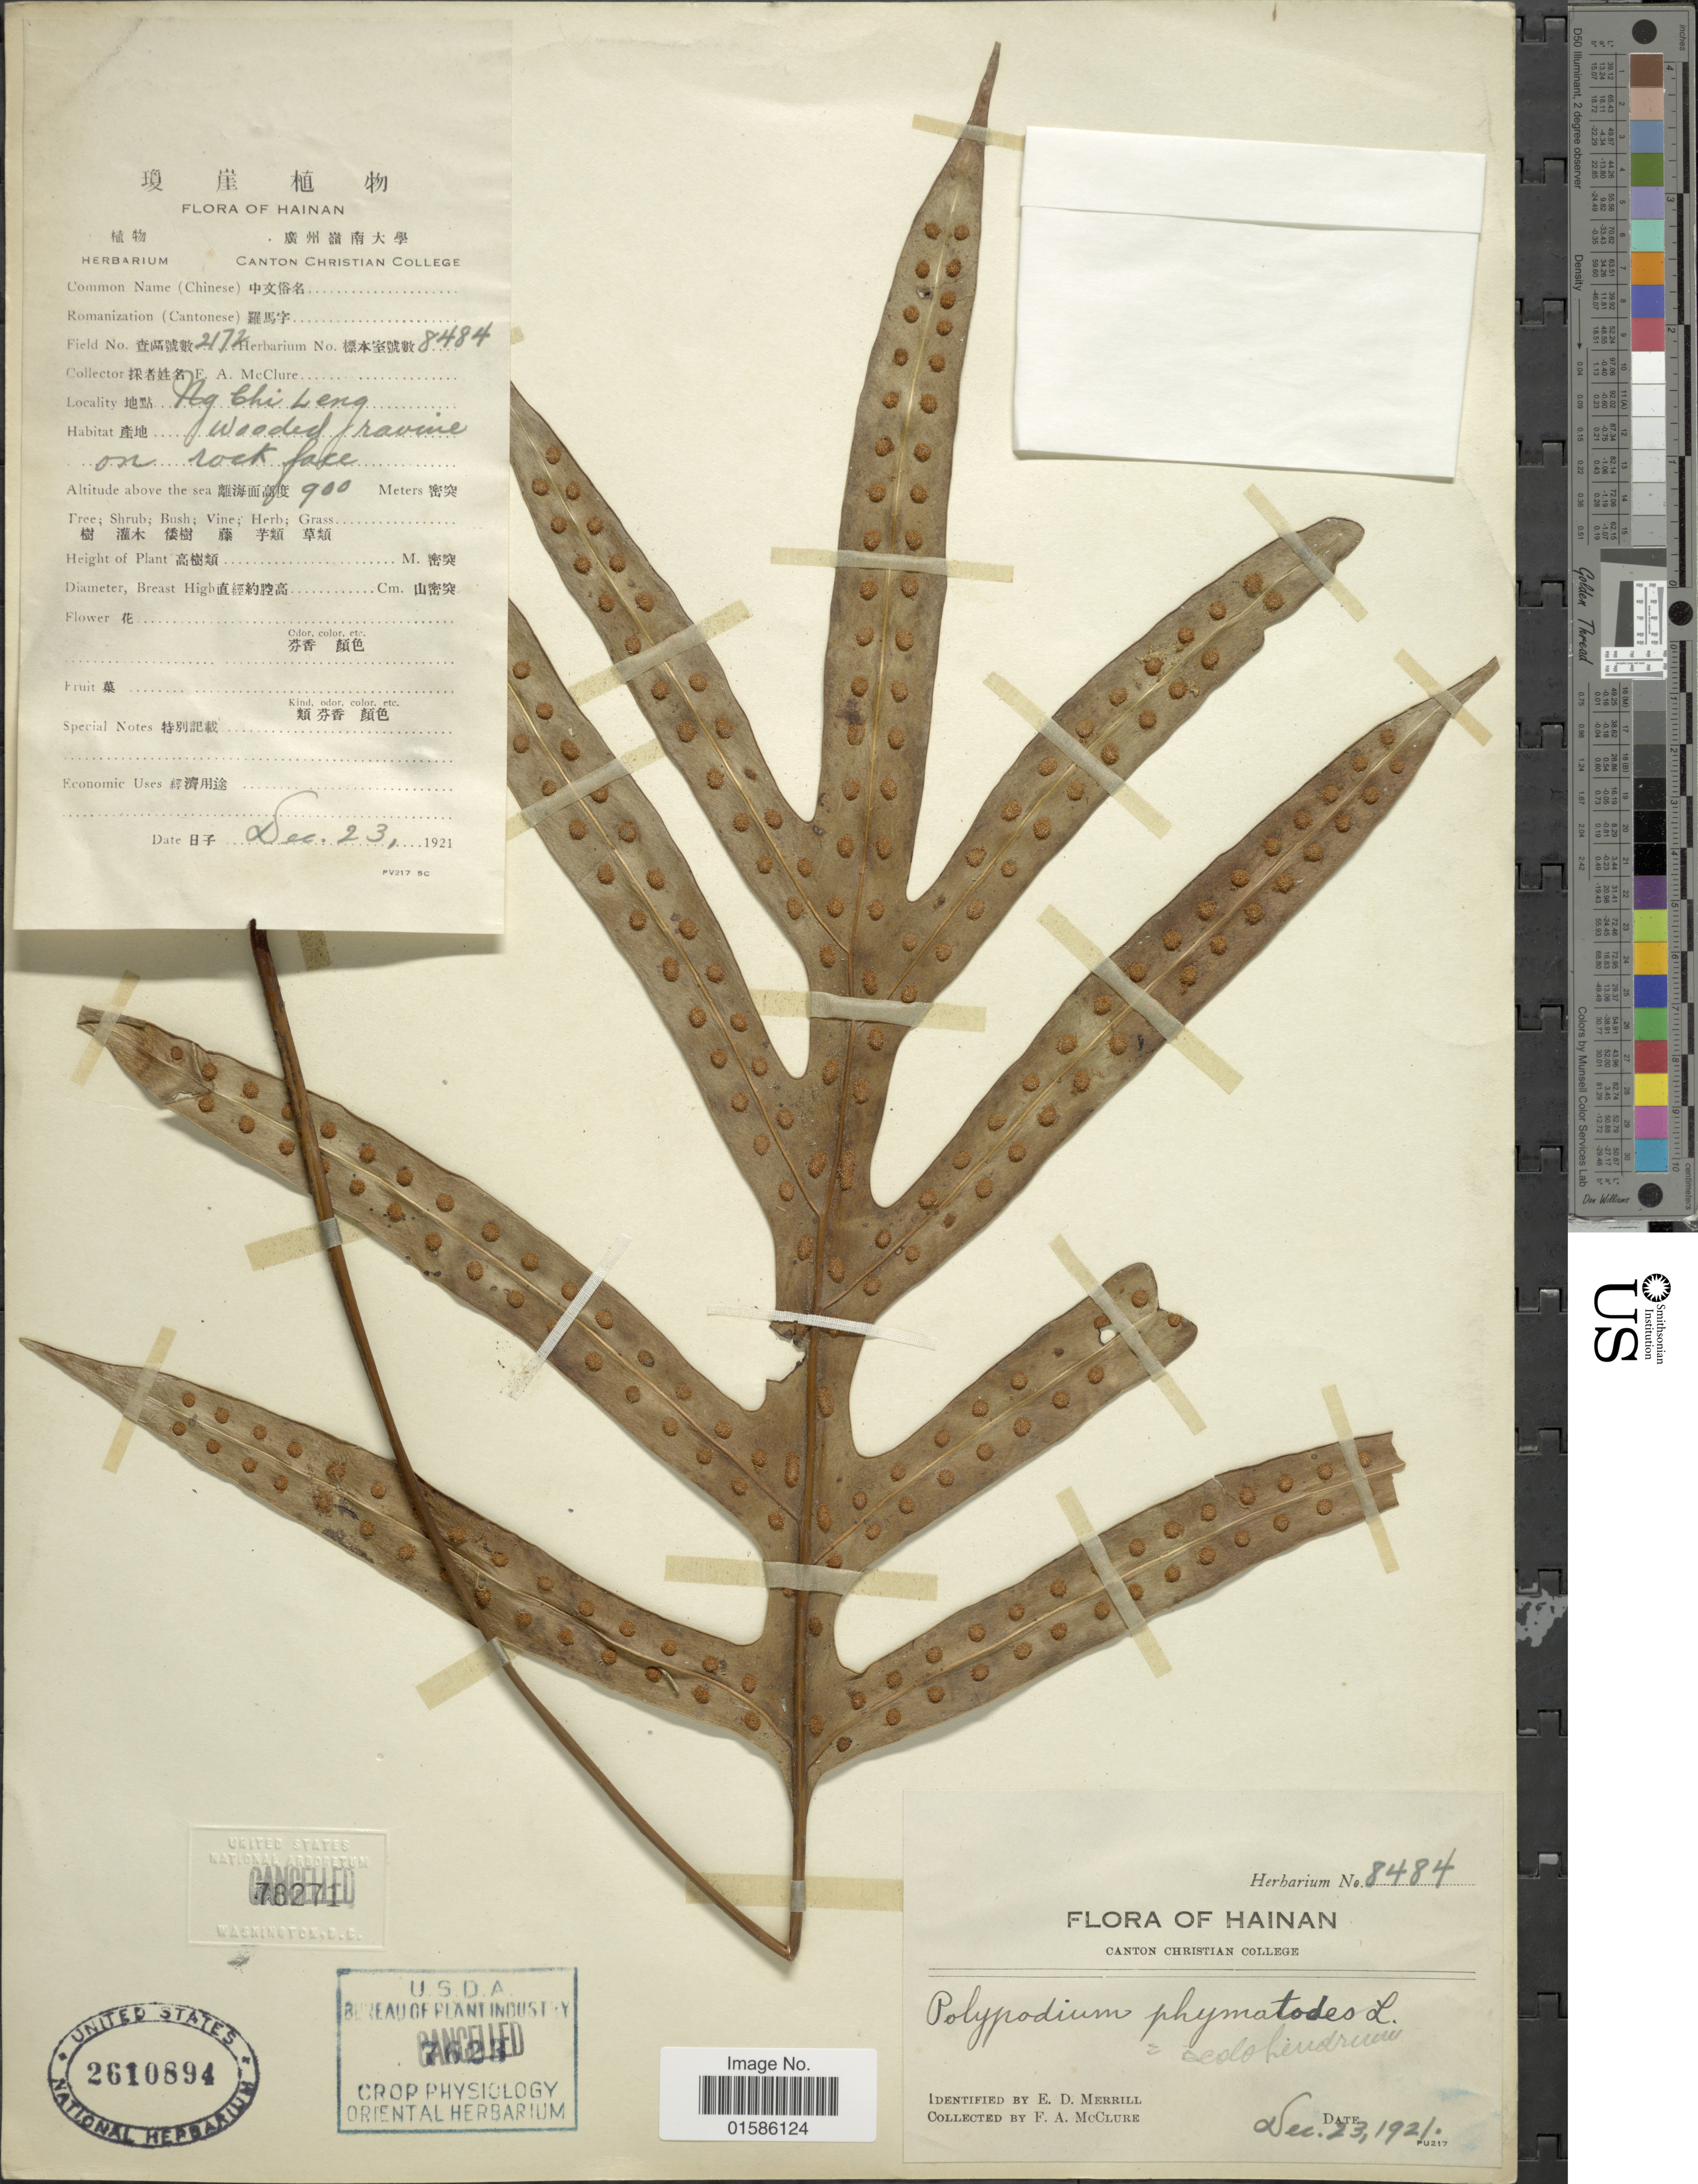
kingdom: Plantae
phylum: Tracheophyta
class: Polypodiopsida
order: Polypodiales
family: Polypodiaceae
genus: Microsorum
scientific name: Microsorum scolopendria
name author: (Burm. f.) Copel.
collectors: F. A. McClure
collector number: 2172/8484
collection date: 1921-12-23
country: China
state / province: Hainan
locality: Ng Chi Leng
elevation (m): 900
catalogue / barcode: US 2610894